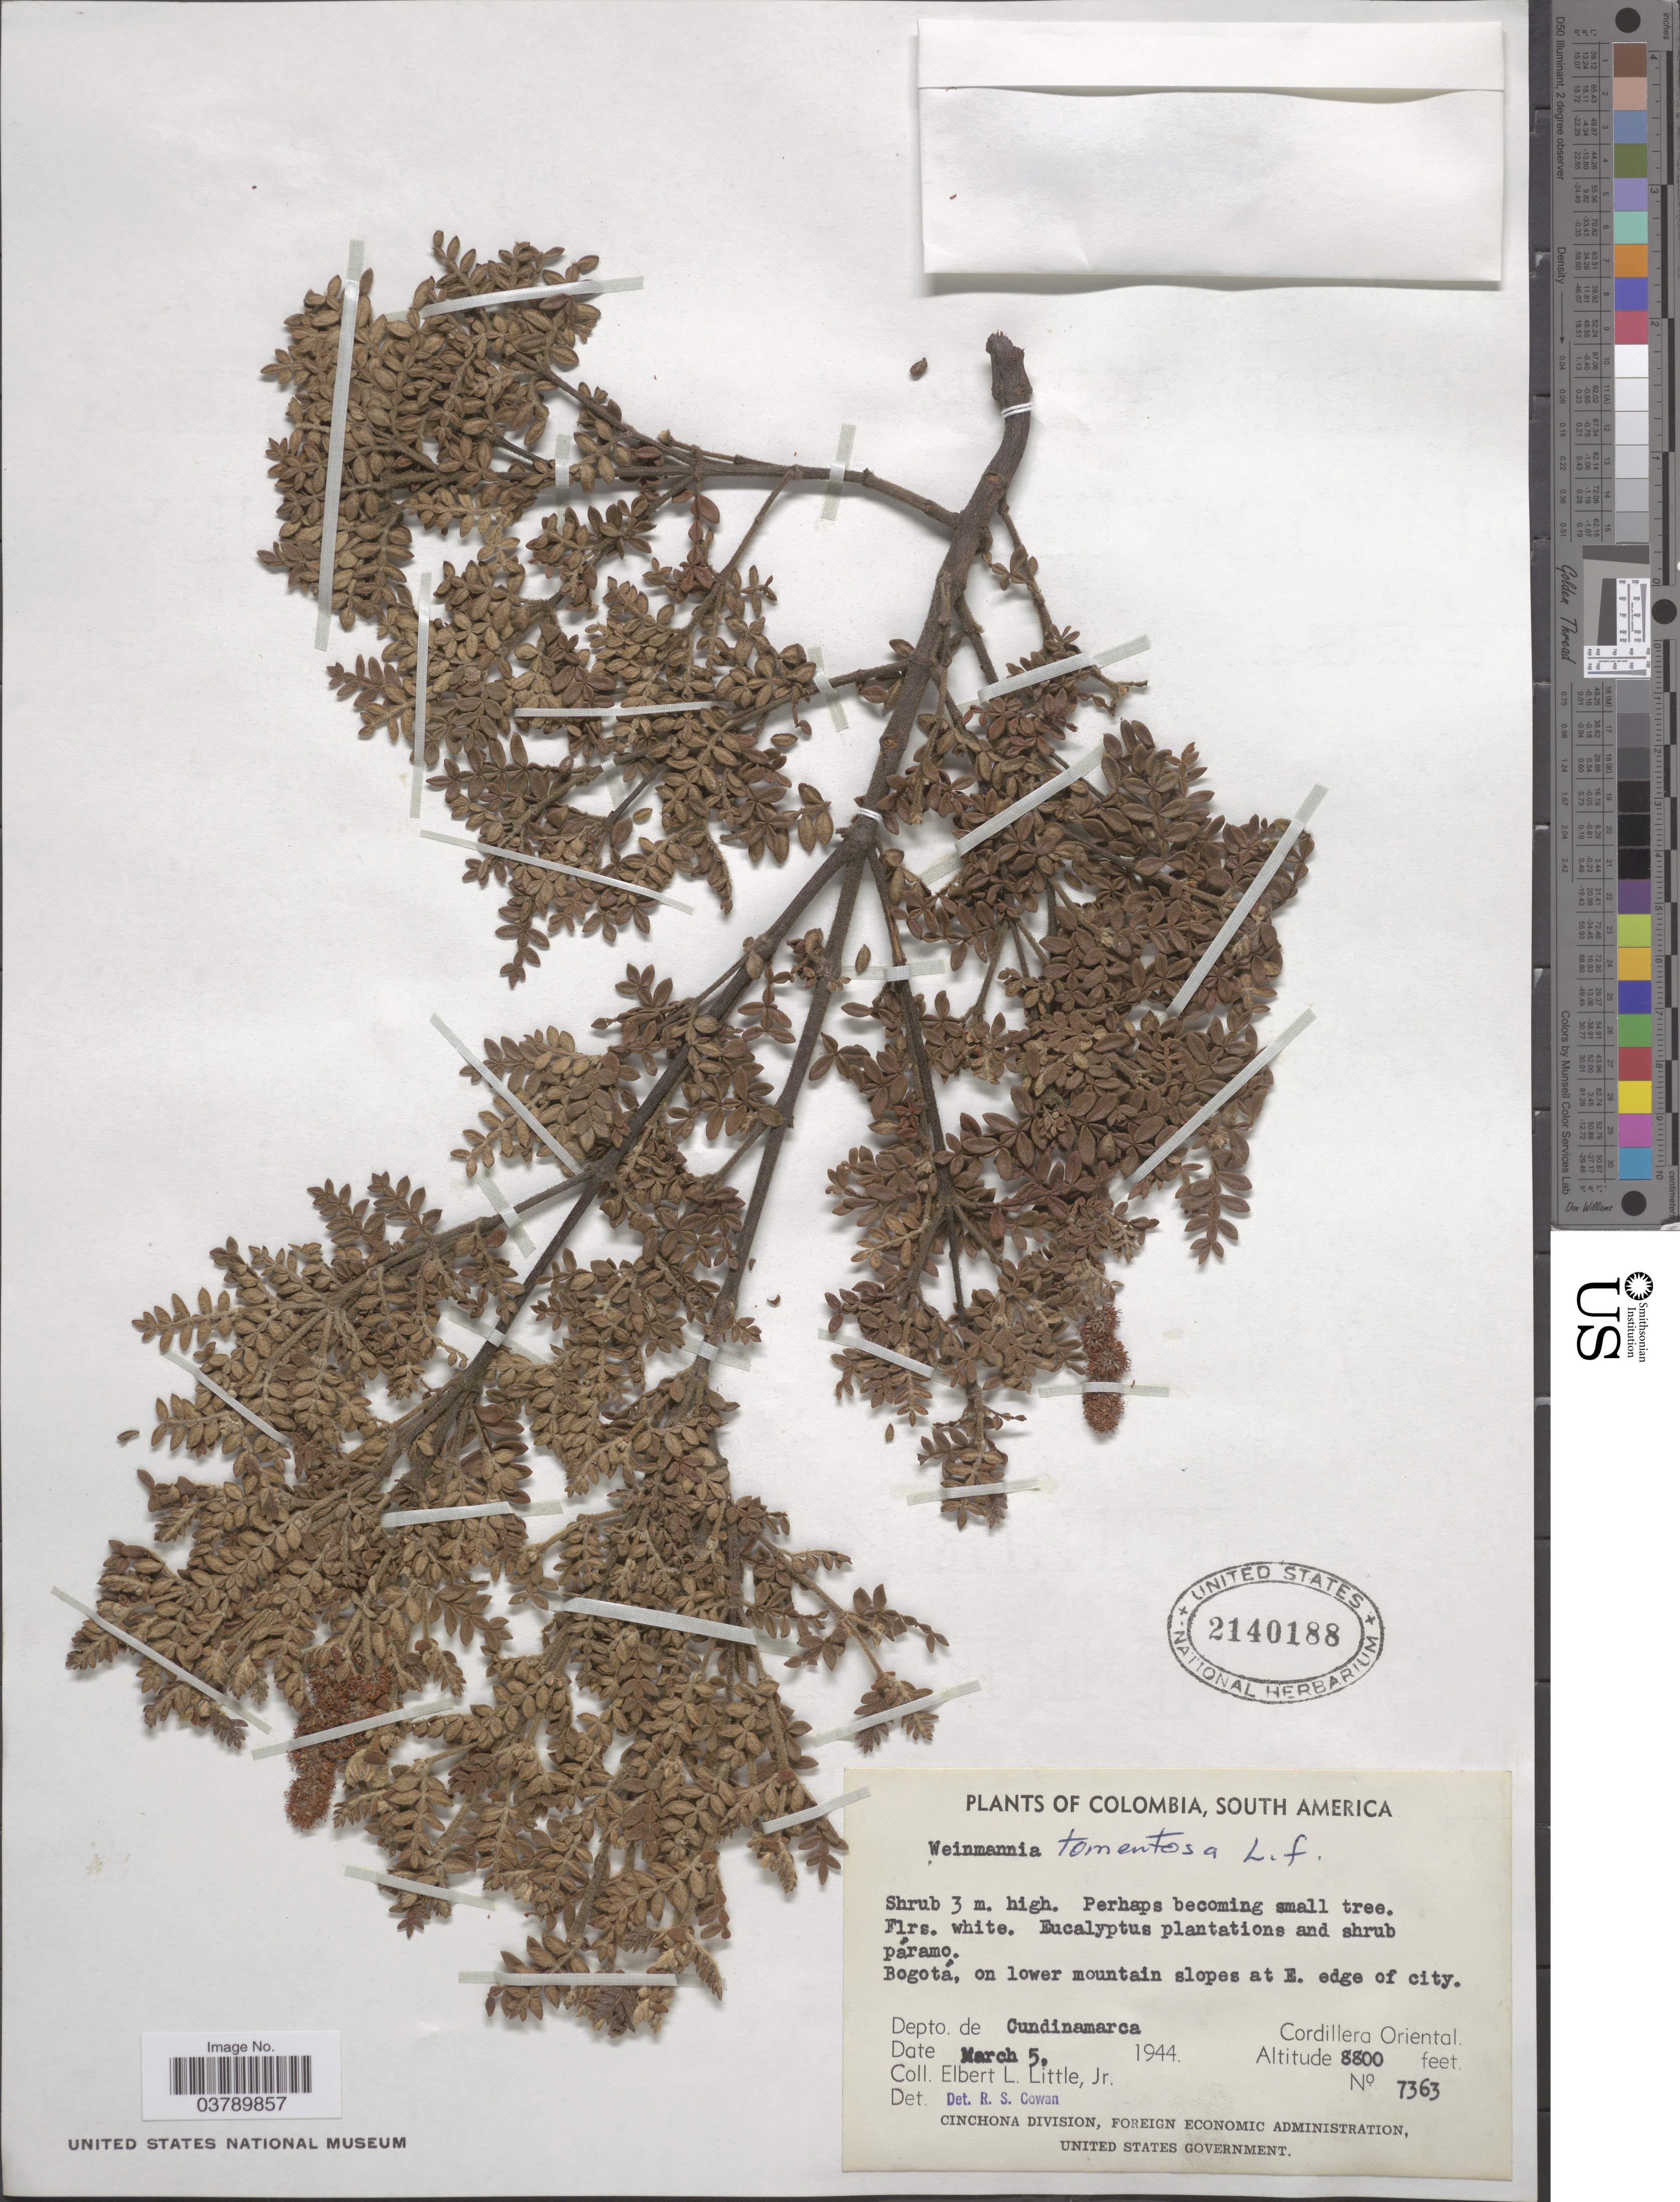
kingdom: Plantae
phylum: Tracheophyta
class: Magnoliopsida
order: Oxalidales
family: Cunoniaceae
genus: Weinmannia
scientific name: Weinmannia tomentosa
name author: L.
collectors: E. L. Little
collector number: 7363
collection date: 1944-03-05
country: Colombia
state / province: Cundinamarca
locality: Bogotá, on lower mountain slopes at E. edge of city. Depto. de Cundinamarca. Cordillera Oriental.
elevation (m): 2682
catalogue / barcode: US 2140188